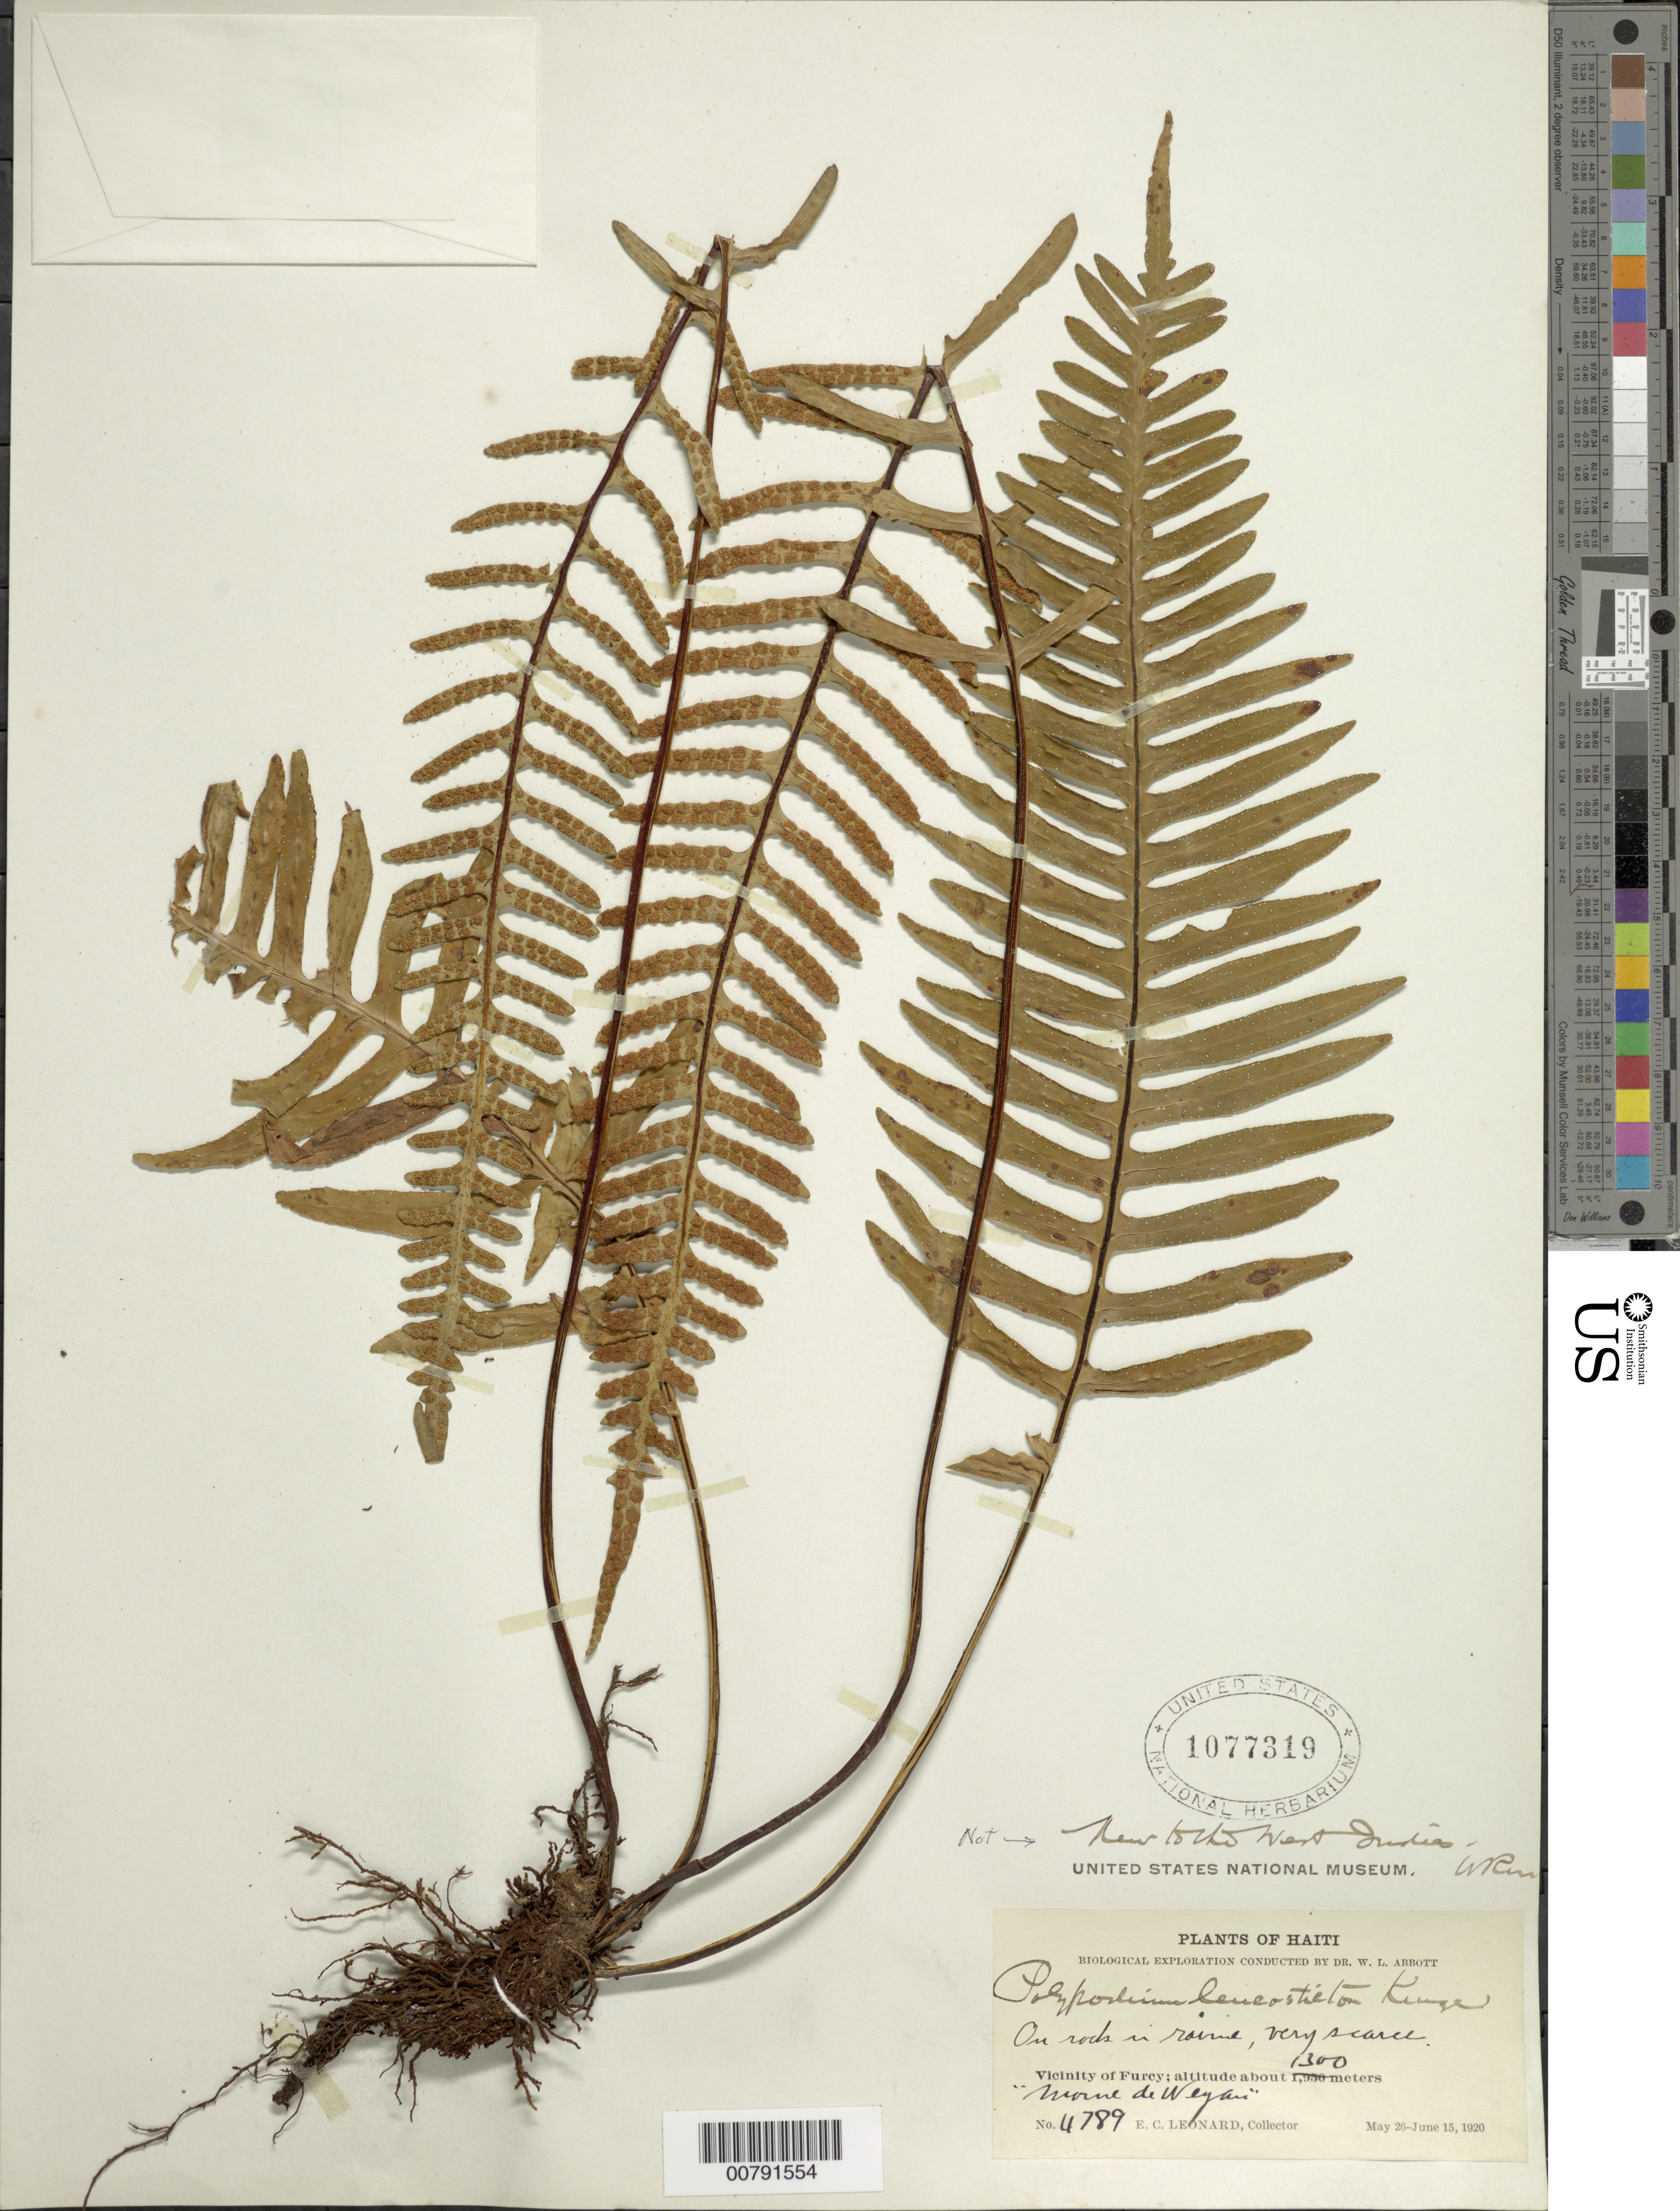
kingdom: Plantae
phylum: Tracheophyta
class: Polypodiopsida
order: Polypodiales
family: Polypodiaceae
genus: Pleopeltis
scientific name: Pleopeltis remota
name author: (Desv.) A.R. Sm.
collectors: E. C. Leonard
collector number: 4789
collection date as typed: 26 May 1920 15 Jun 1920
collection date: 1920-05-26/1920-06-15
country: Haiti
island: Hispaniola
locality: Furcy vicinity, Morne de Weyan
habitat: On rock in ravine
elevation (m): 1300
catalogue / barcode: US 1077319